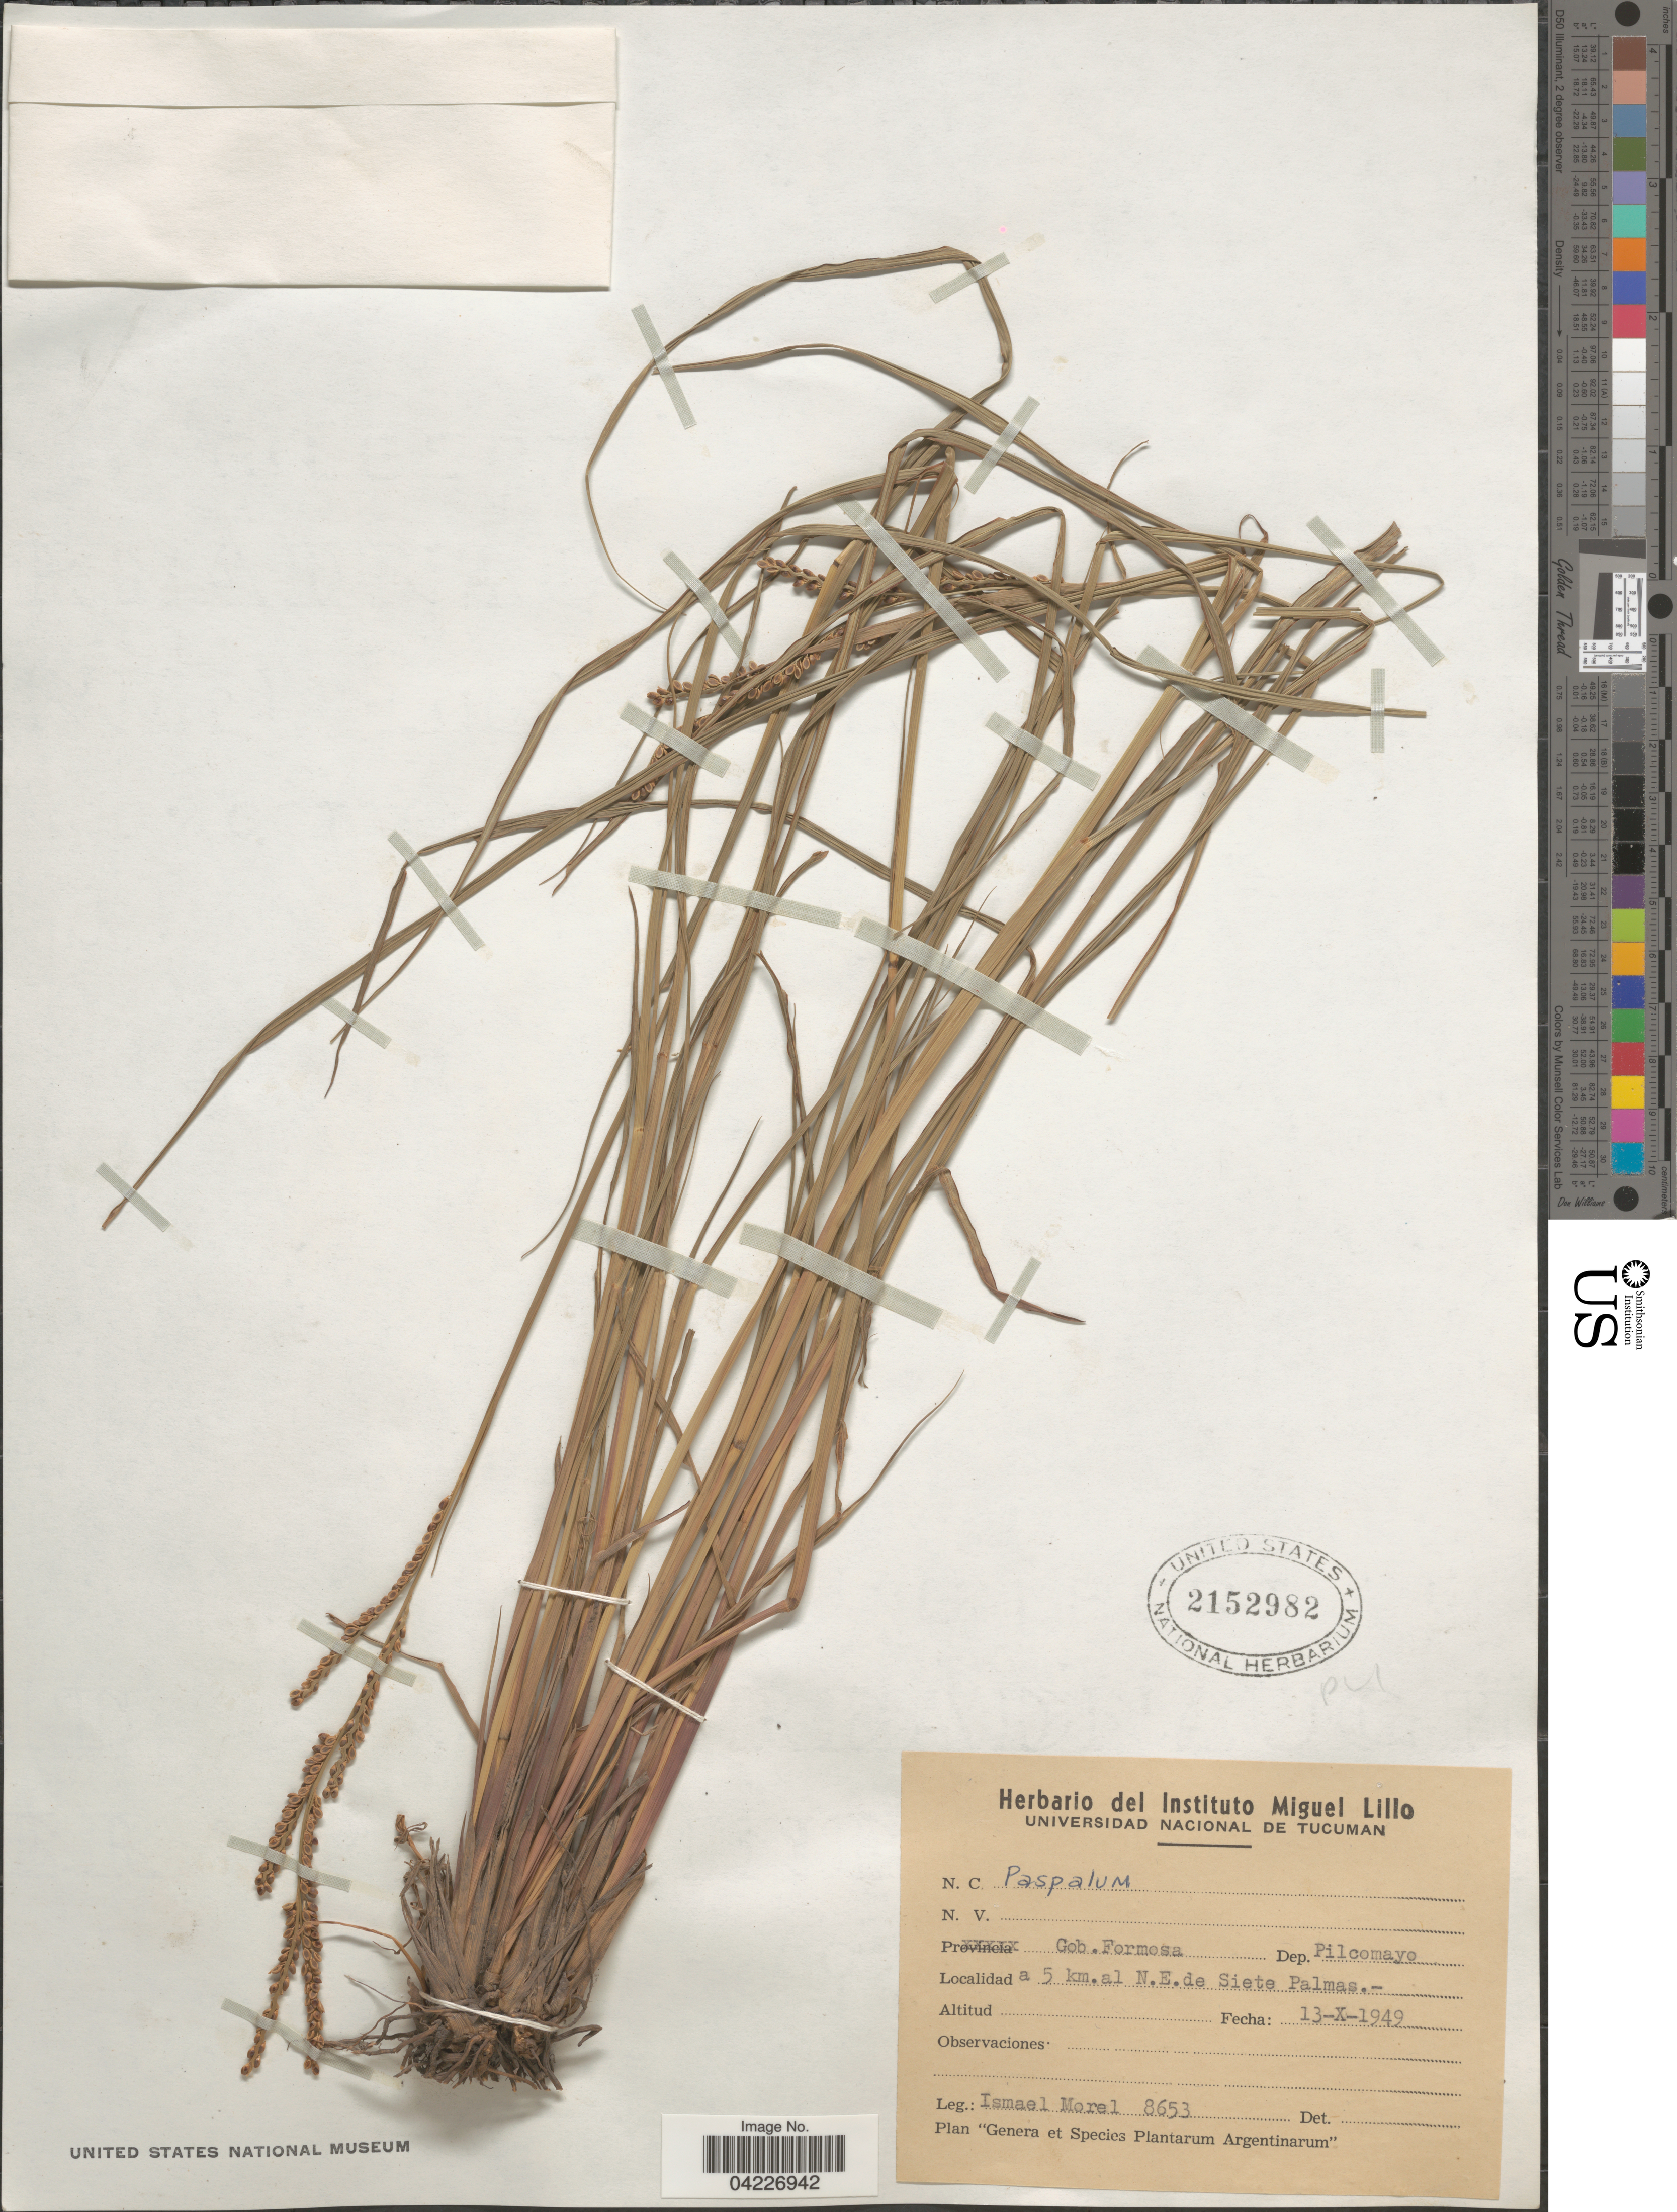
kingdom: Plantae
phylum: Tracheophyta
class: Liliopsida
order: Poales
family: Poaceae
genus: Paspalum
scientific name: Paspalum sp.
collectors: I. Morel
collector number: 8653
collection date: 1949-10-13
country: Argentina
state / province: Formosa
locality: Gob. Formosa Dep. Pilcomayo. A 5 km. al N.E. de Siete Palmas.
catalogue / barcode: US 2152982